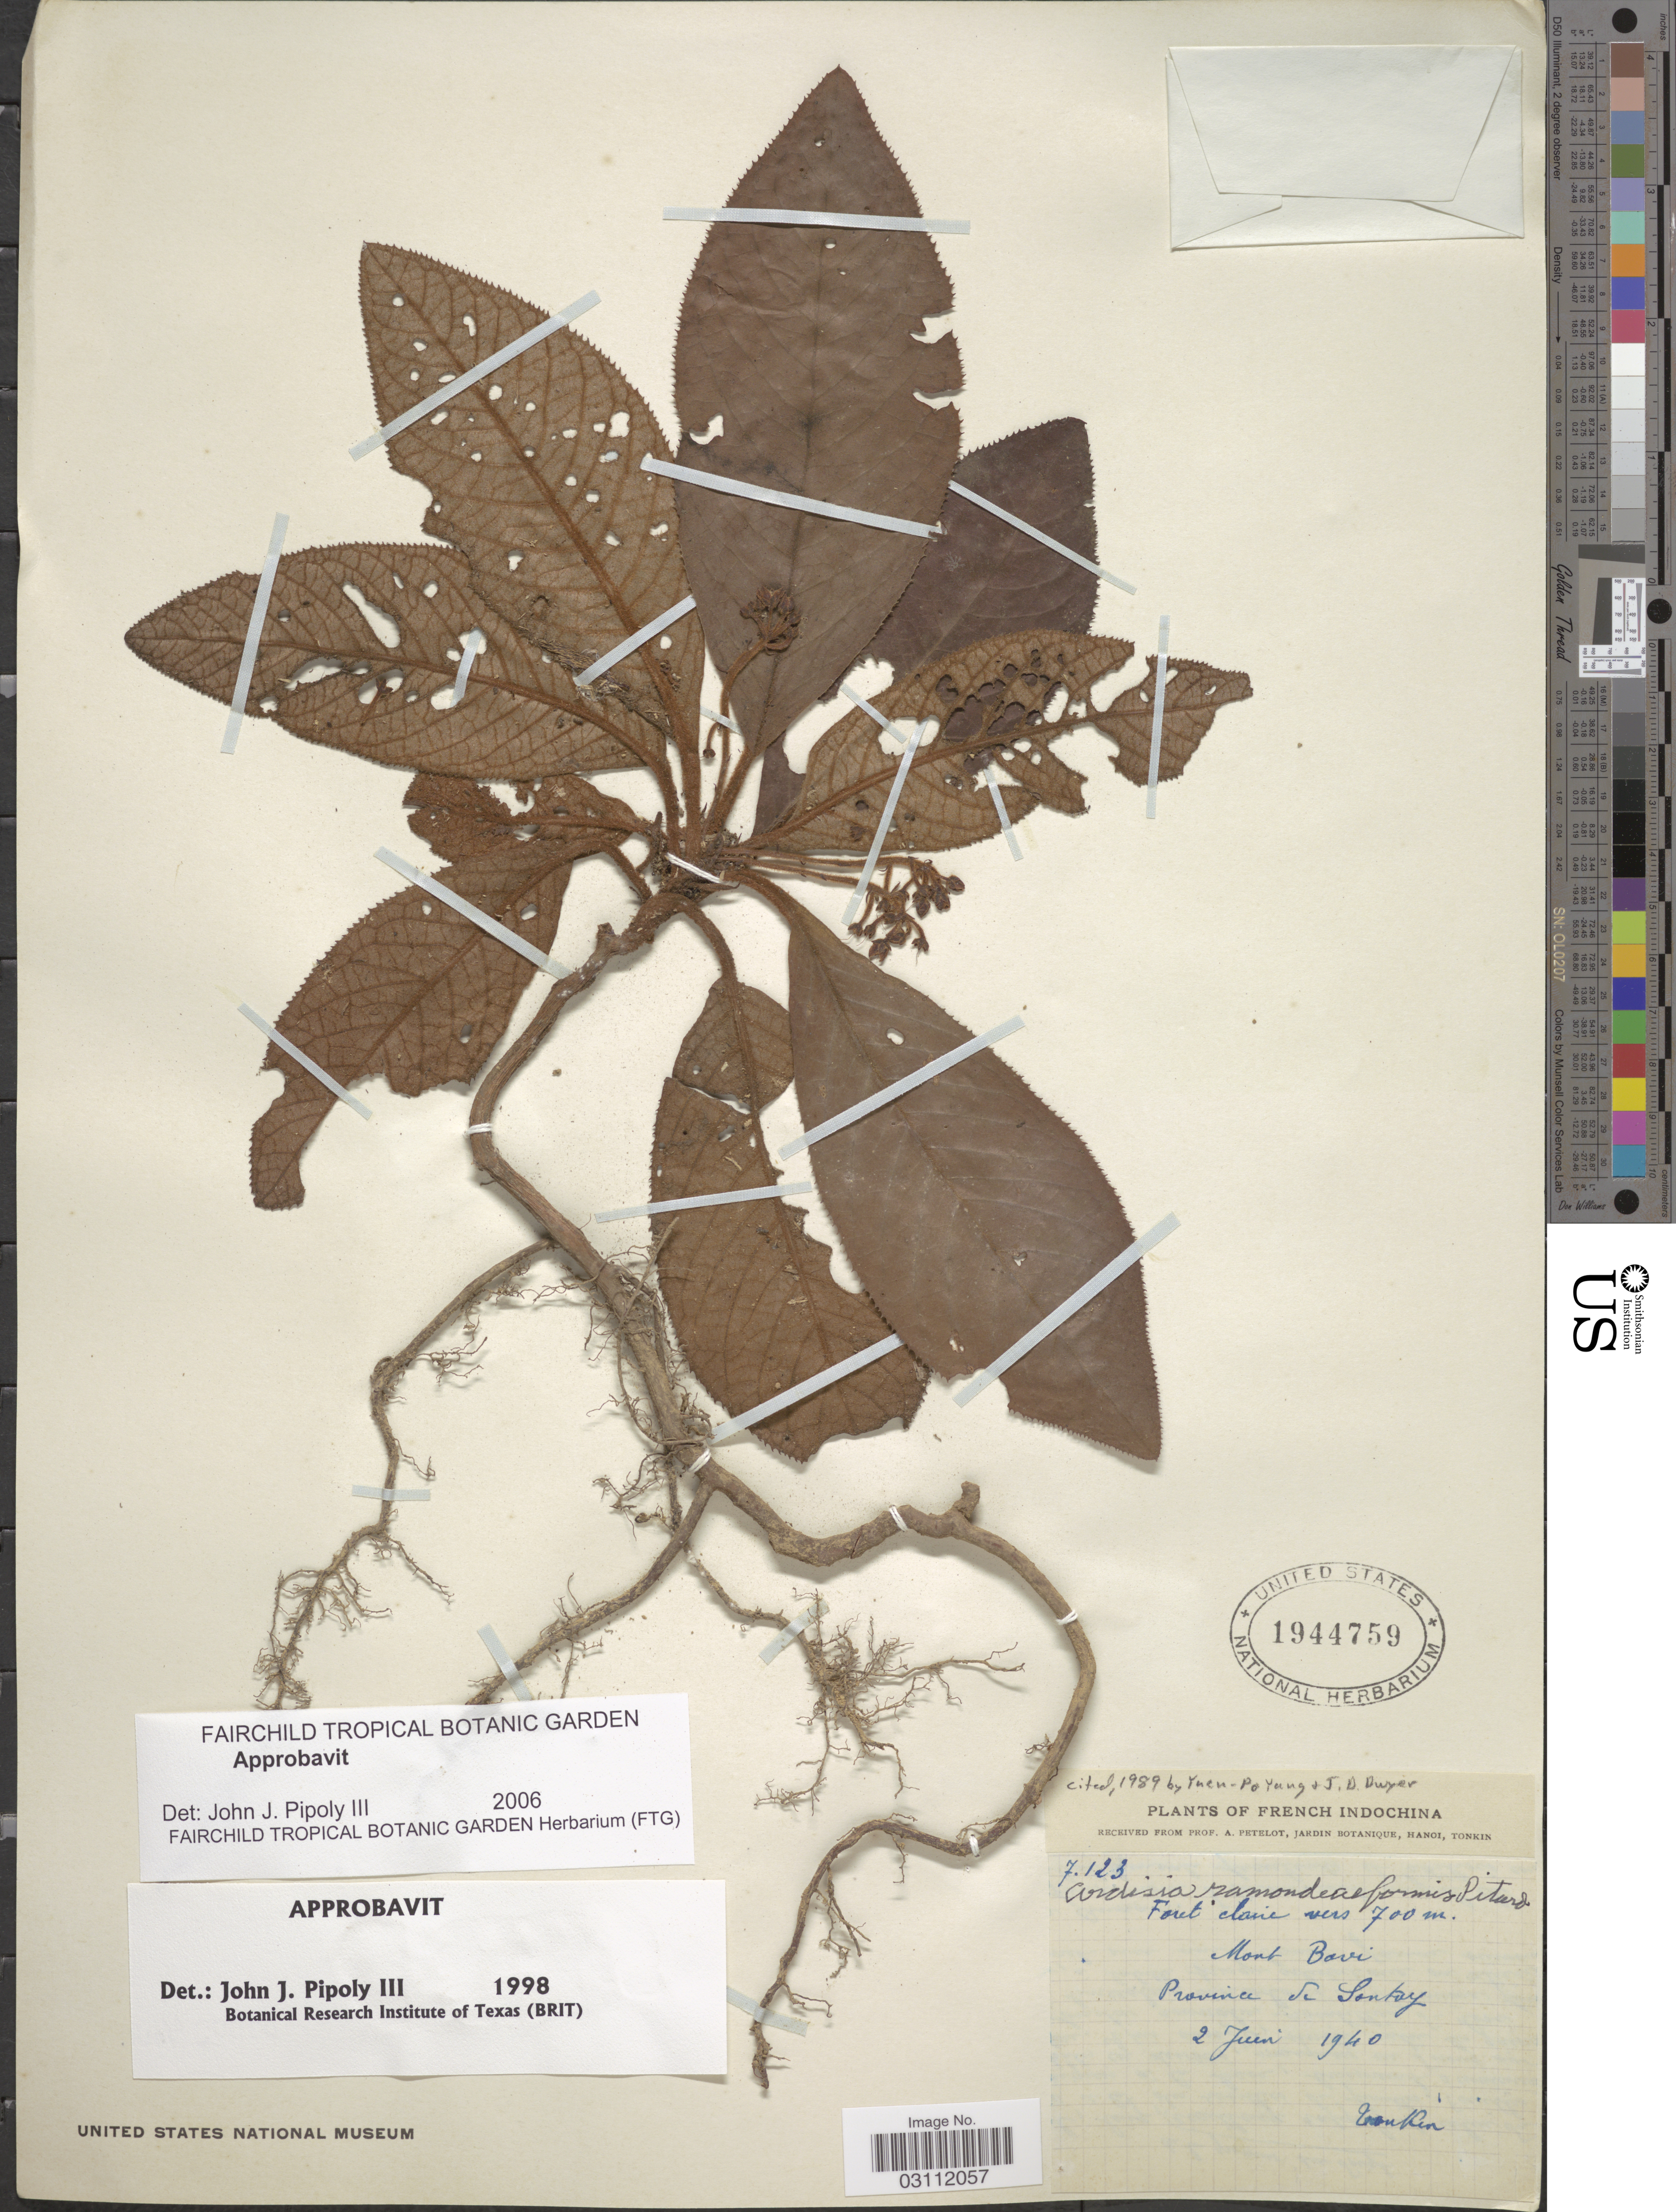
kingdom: Plantae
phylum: Tracheophyta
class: Magnoliopsida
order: Ericales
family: Primulaceae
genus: Ardisia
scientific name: Ardisia ramondiiformis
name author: Pit.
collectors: A. Petelot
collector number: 7123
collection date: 1940-06-02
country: Vietnam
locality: French Indochina, Mont Bavi, Province de Sontoy.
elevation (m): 700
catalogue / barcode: US 1944759